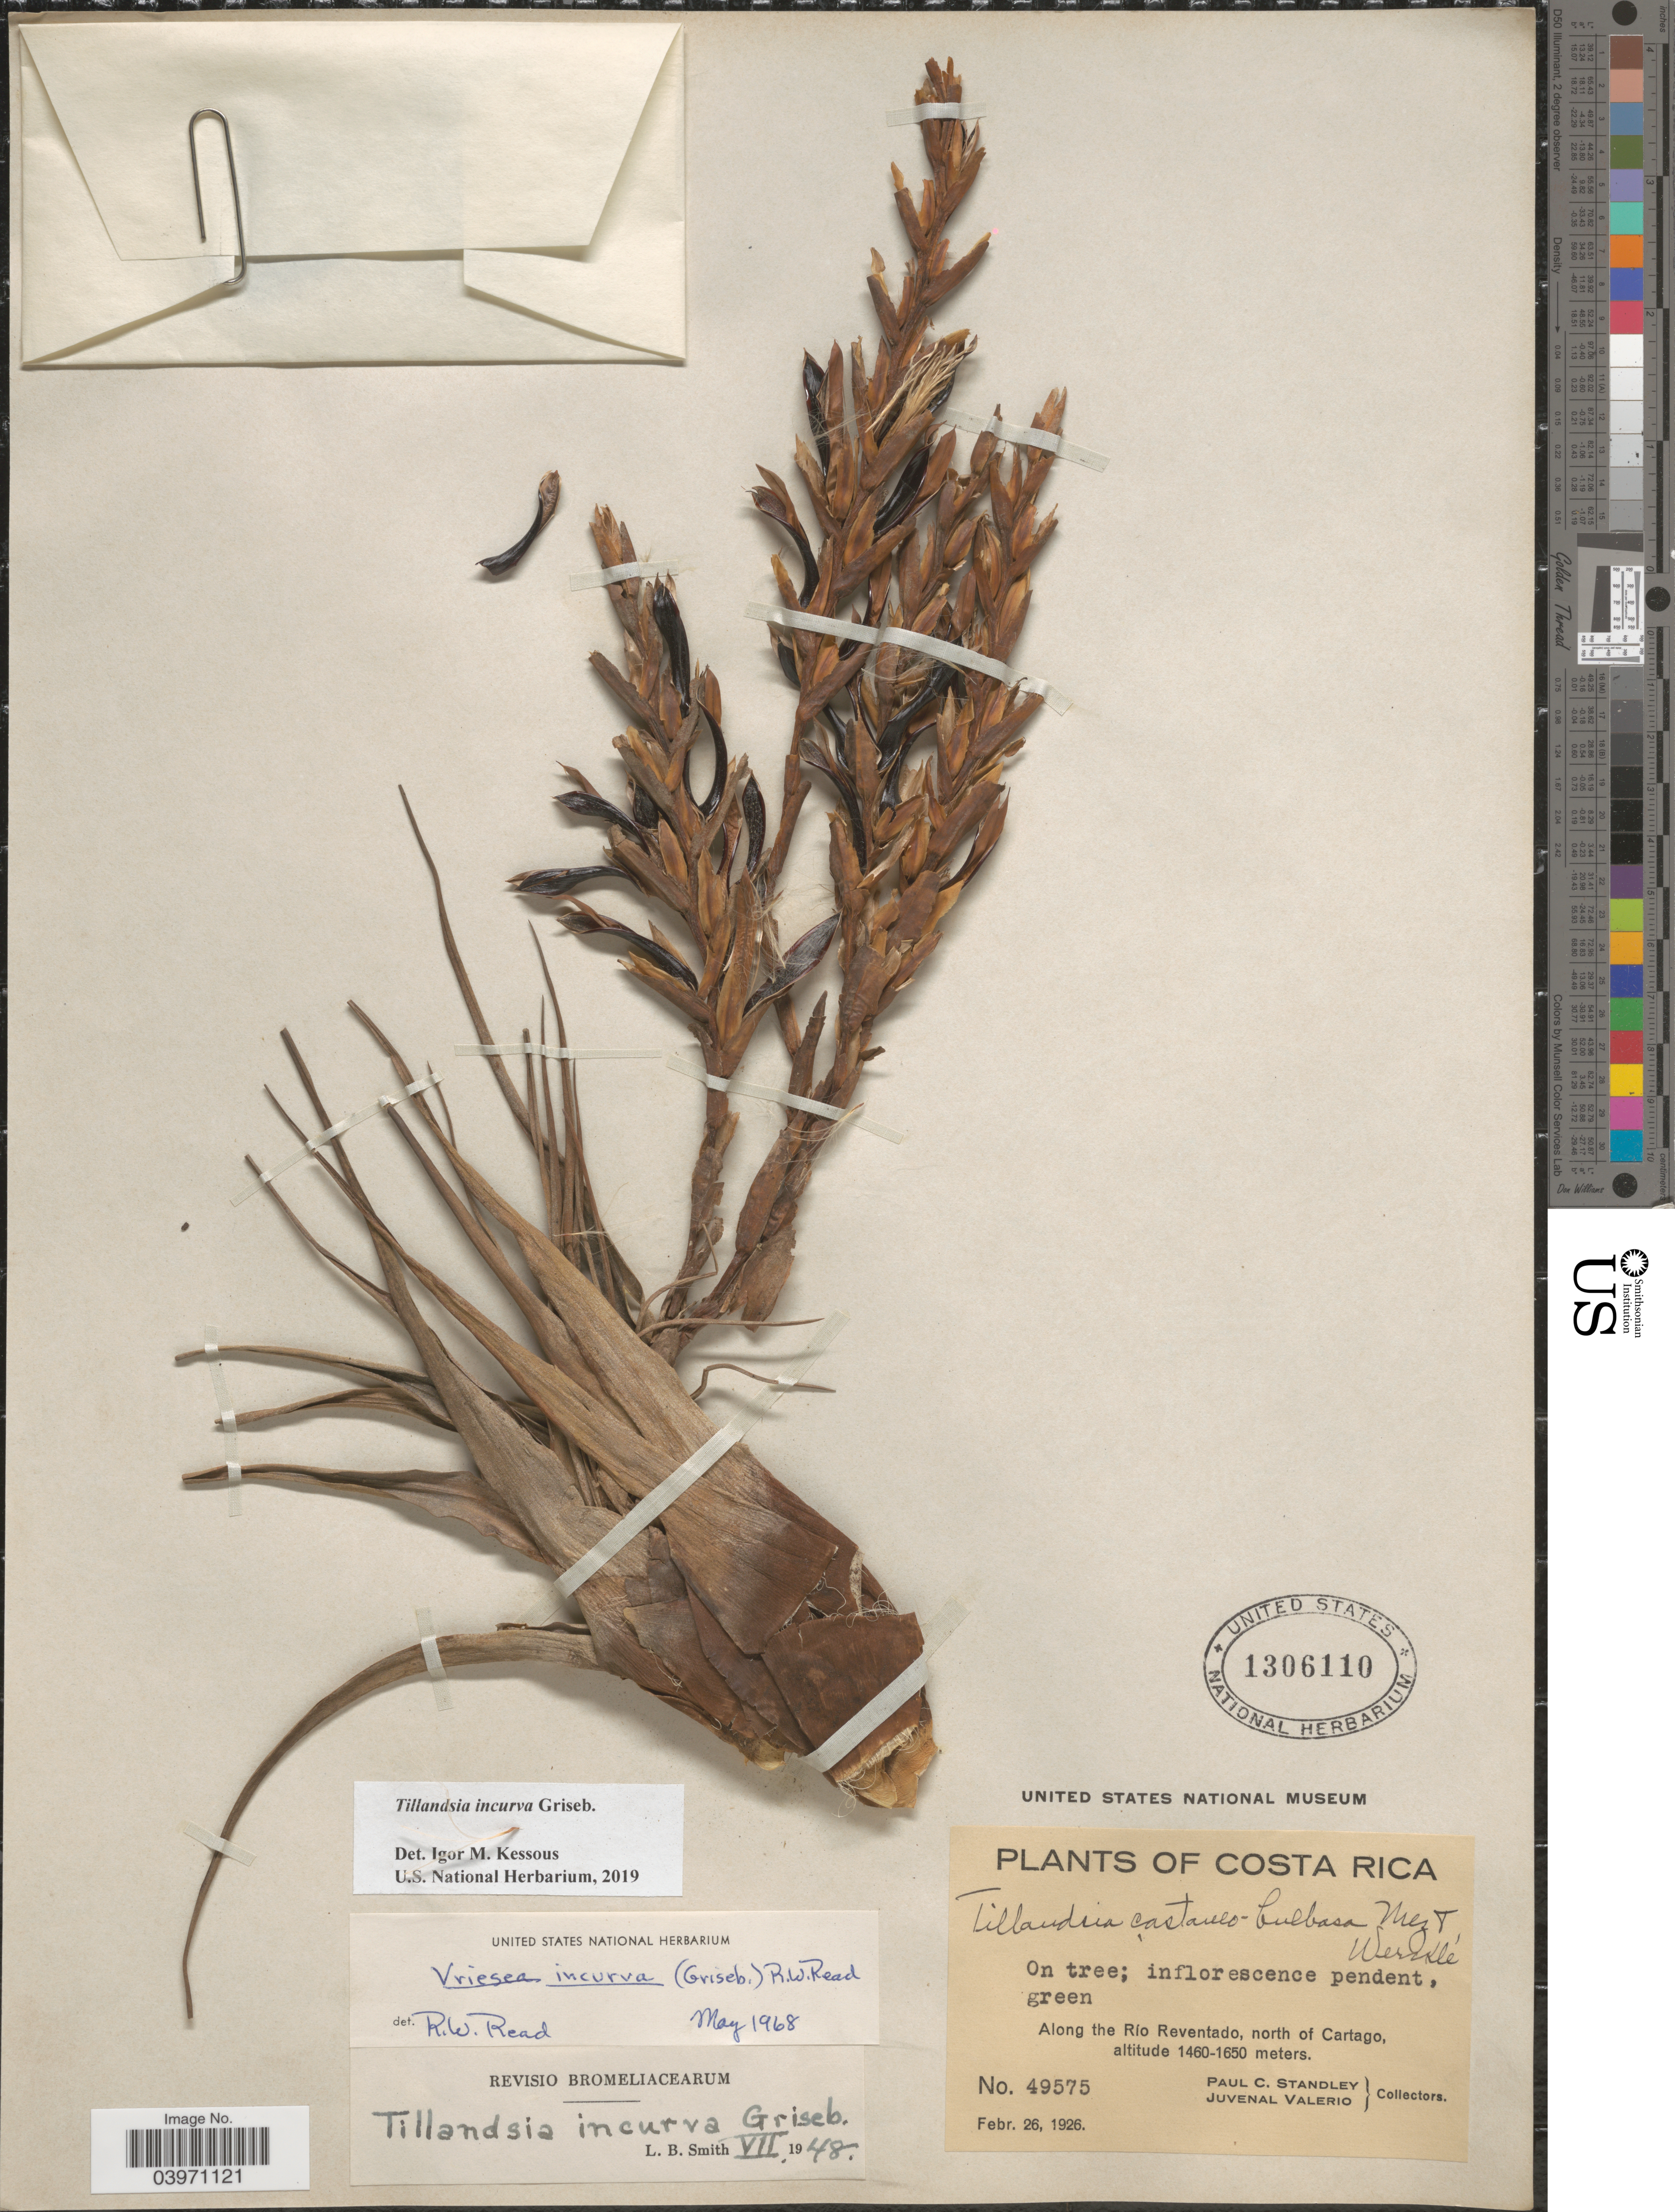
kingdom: Plantae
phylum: Tracheophyta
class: Liliopsida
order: Poales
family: Bromeliaceae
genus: Tillandsia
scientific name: Tillandsia incurva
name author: Griseb.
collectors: P. C. Standley & J. Valerio R.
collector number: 49575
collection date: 1926-02-26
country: Costa Rica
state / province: Cartago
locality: Along the Río Reventado, north of Cartago.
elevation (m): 1460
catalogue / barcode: US 1306110